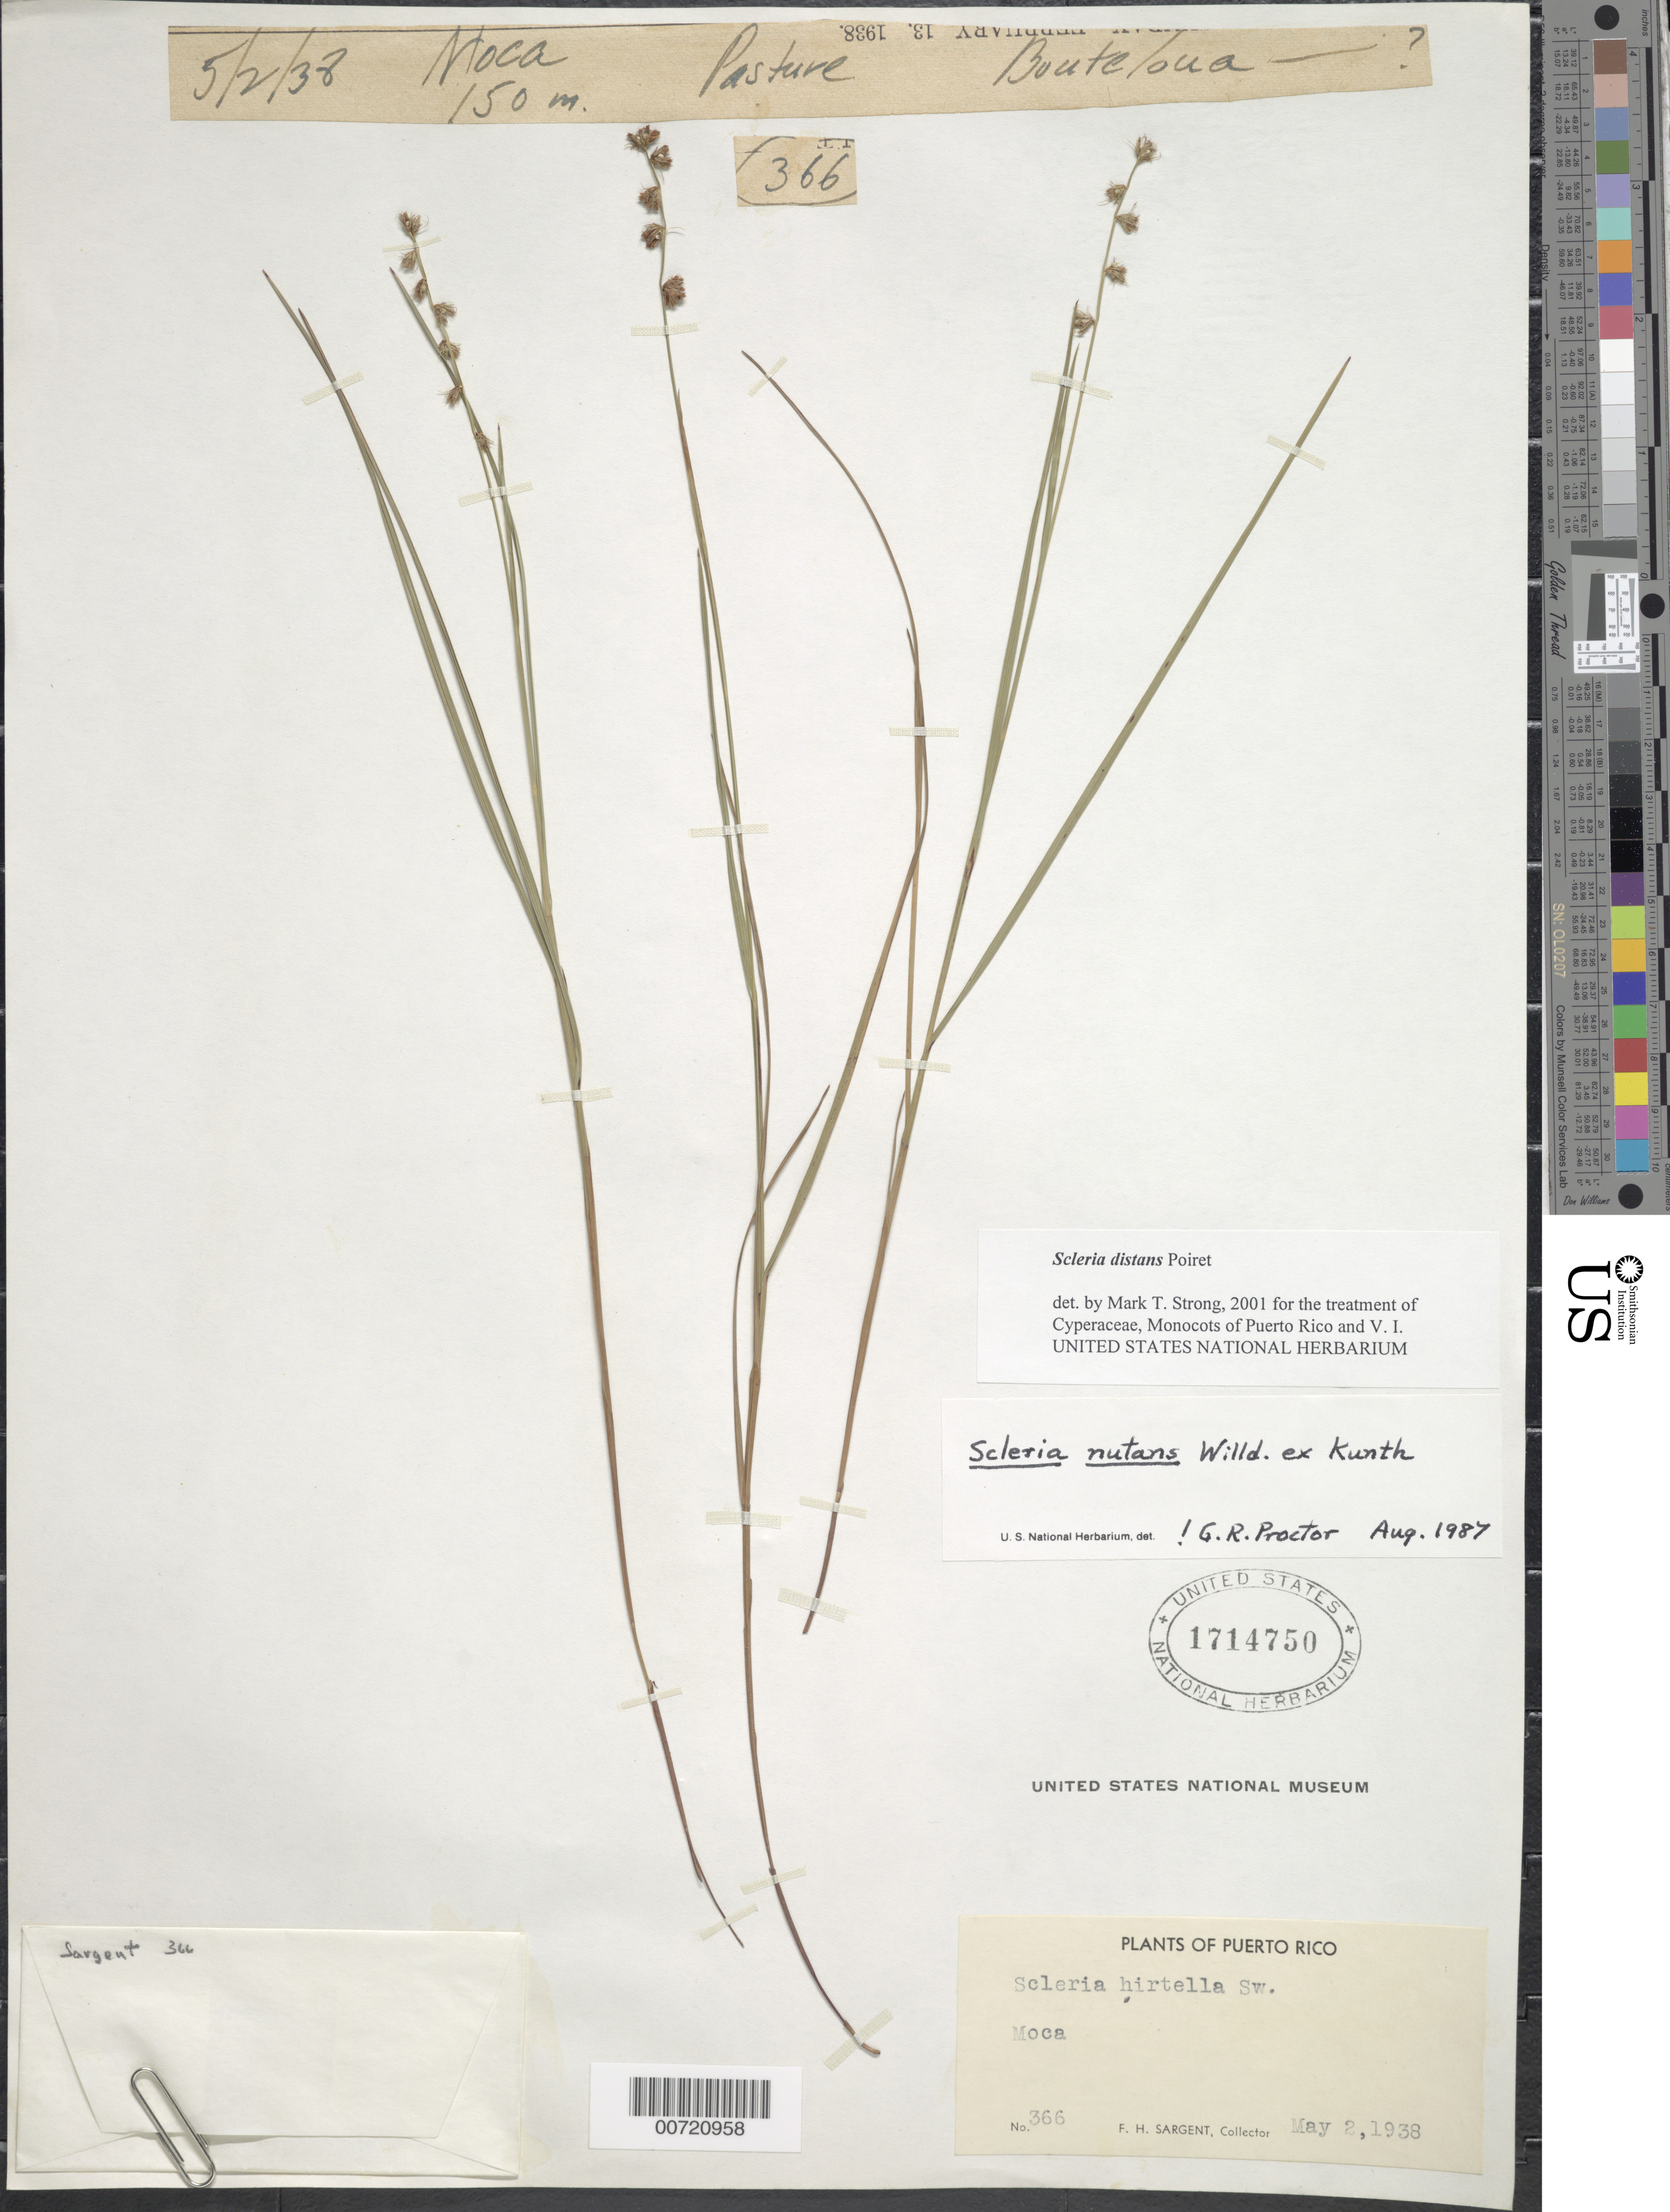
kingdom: Plantae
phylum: Tracheophyta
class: Liliopsida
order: Poales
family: Cyperaceae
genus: Scleria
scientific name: Scleria distans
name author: Poir.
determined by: Strong, M. T., (US), Smithsonian Institution - National Museum of Natural History (UNITED STATES)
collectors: F. H. Sargent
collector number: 366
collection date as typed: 02 May 1938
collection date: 1938-05-02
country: Puerto Rico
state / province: Moca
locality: Moca.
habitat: Pasture.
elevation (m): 150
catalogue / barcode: US 1714750